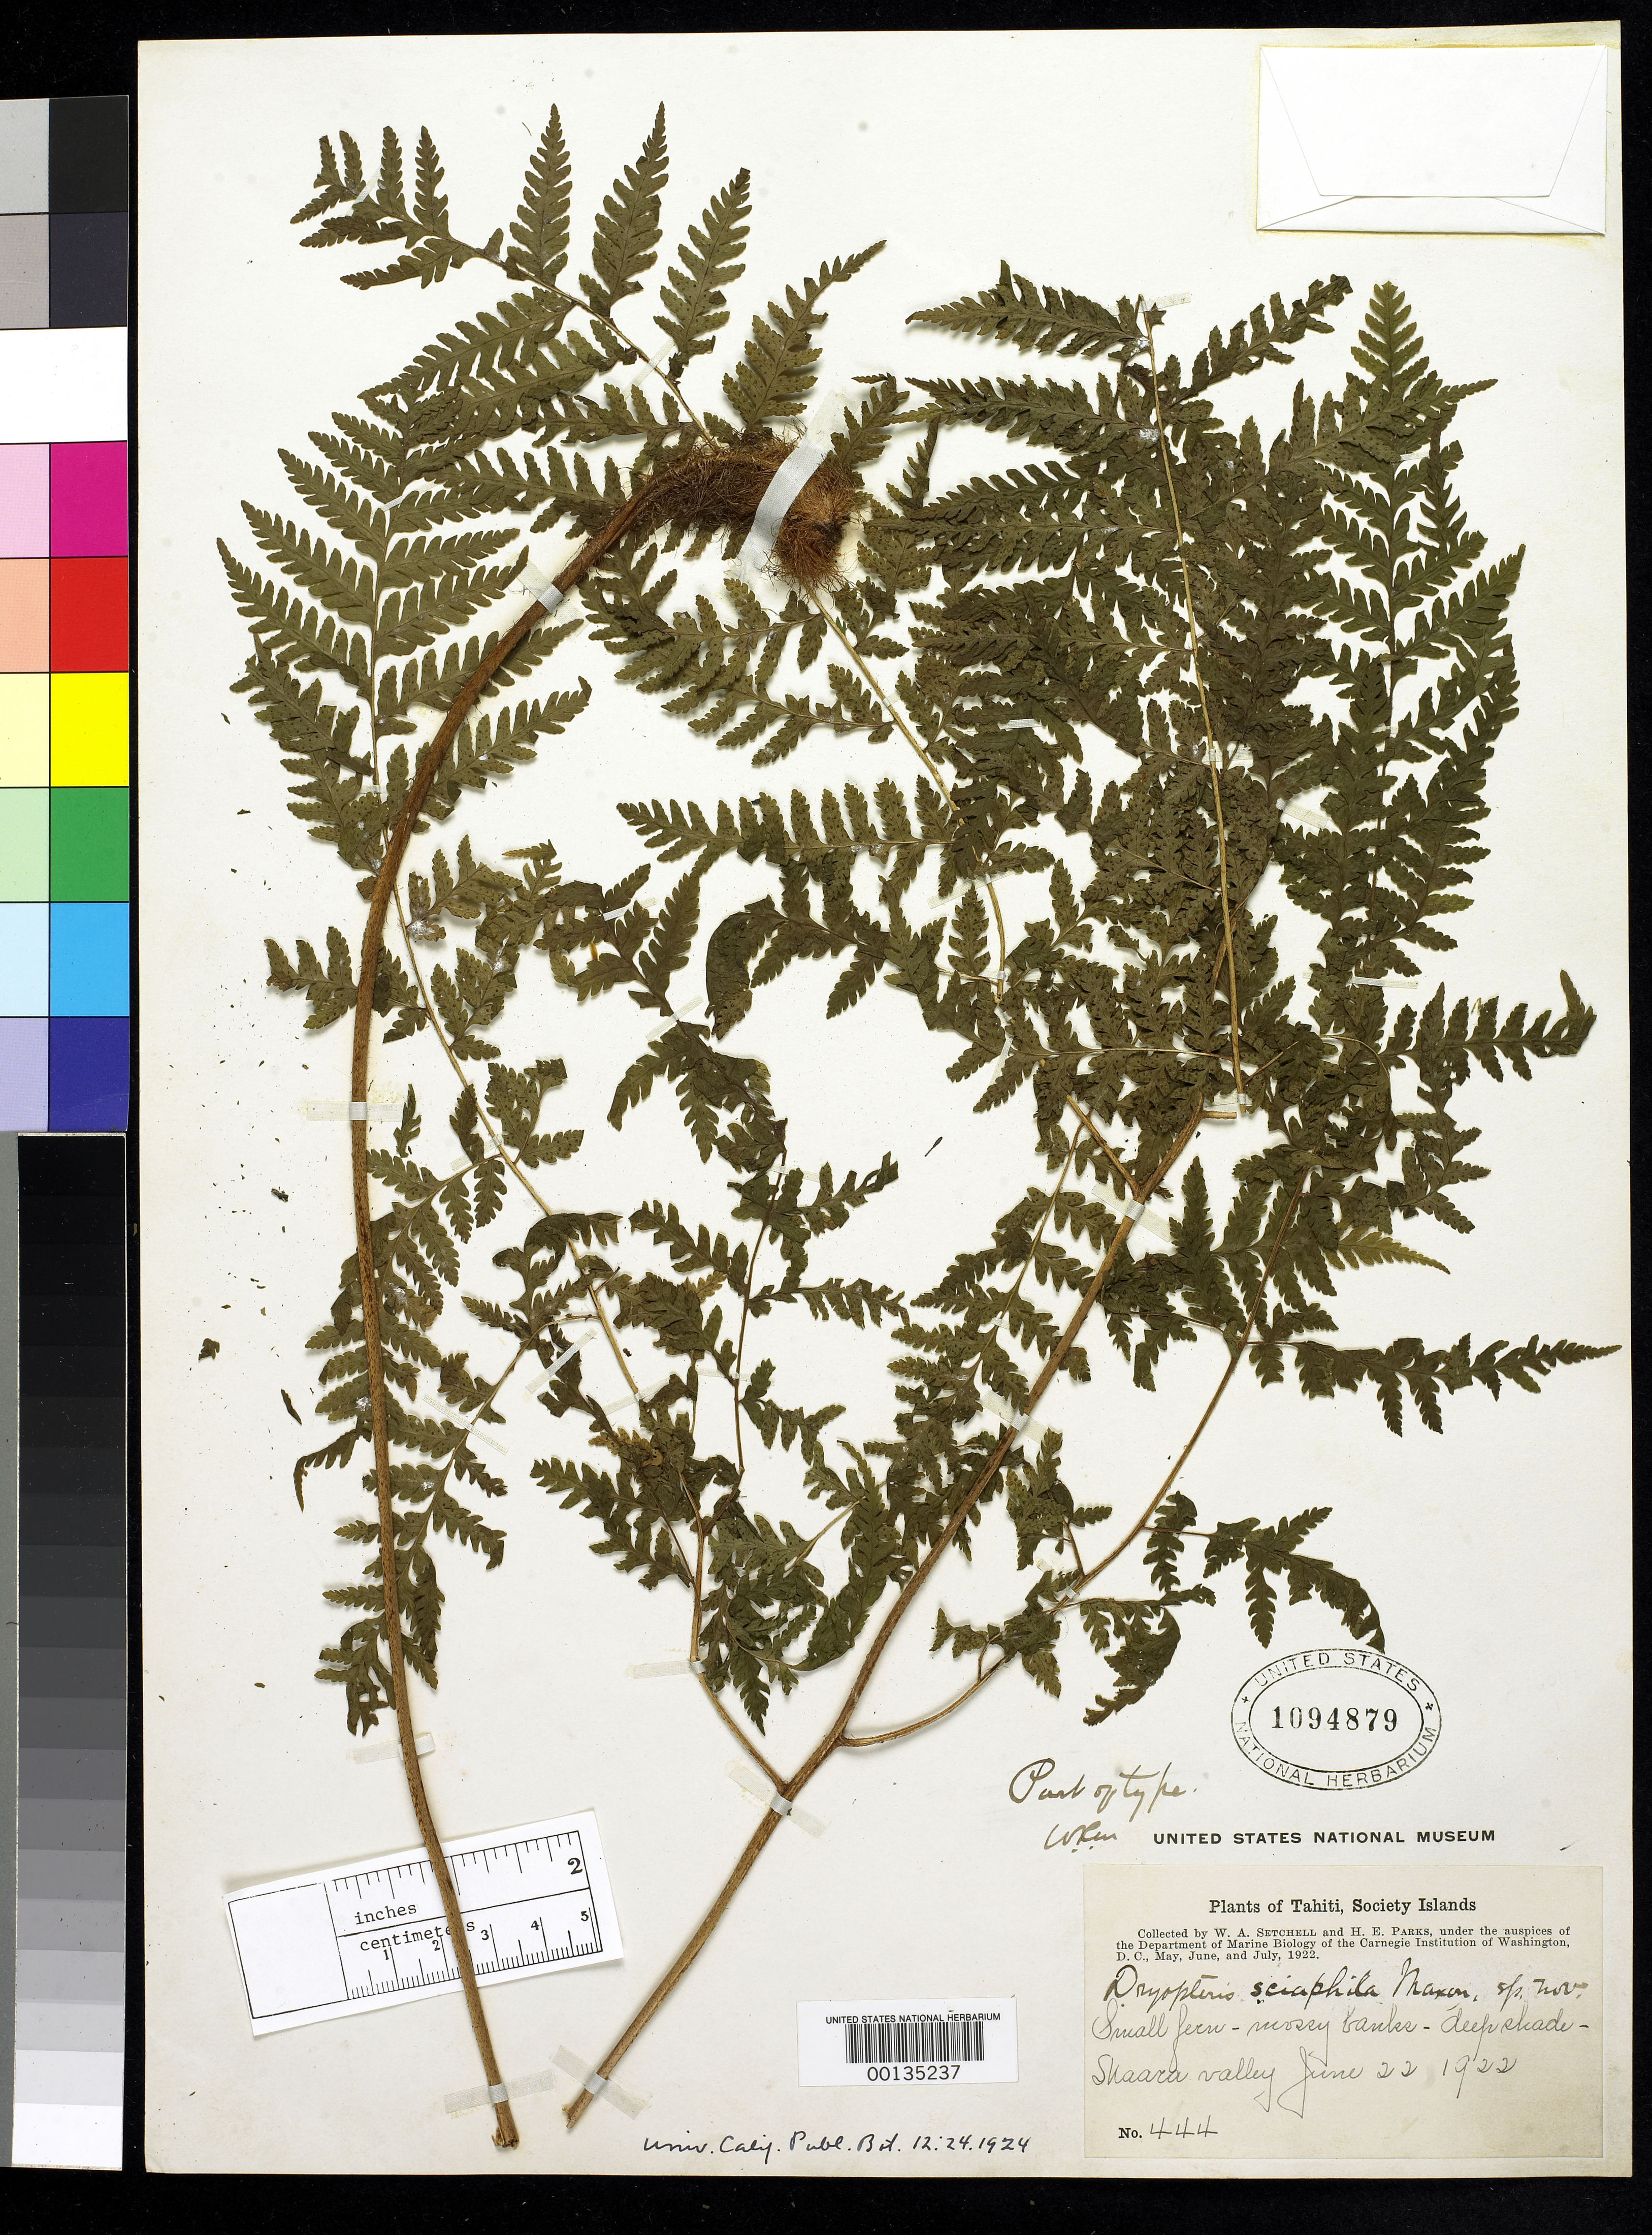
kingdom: Plantae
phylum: Tracheophyta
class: Polypodiopsida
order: Polypodiales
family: Dryopteridaceae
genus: Dryopteris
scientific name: Dryopteris sciaphila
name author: Maxon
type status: Holotype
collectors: W. Setchell & H. E. Parks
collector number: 444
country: French Polynesia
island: Tahiti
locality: Iles du Vent [Society Is.]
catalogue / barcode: US 1094879